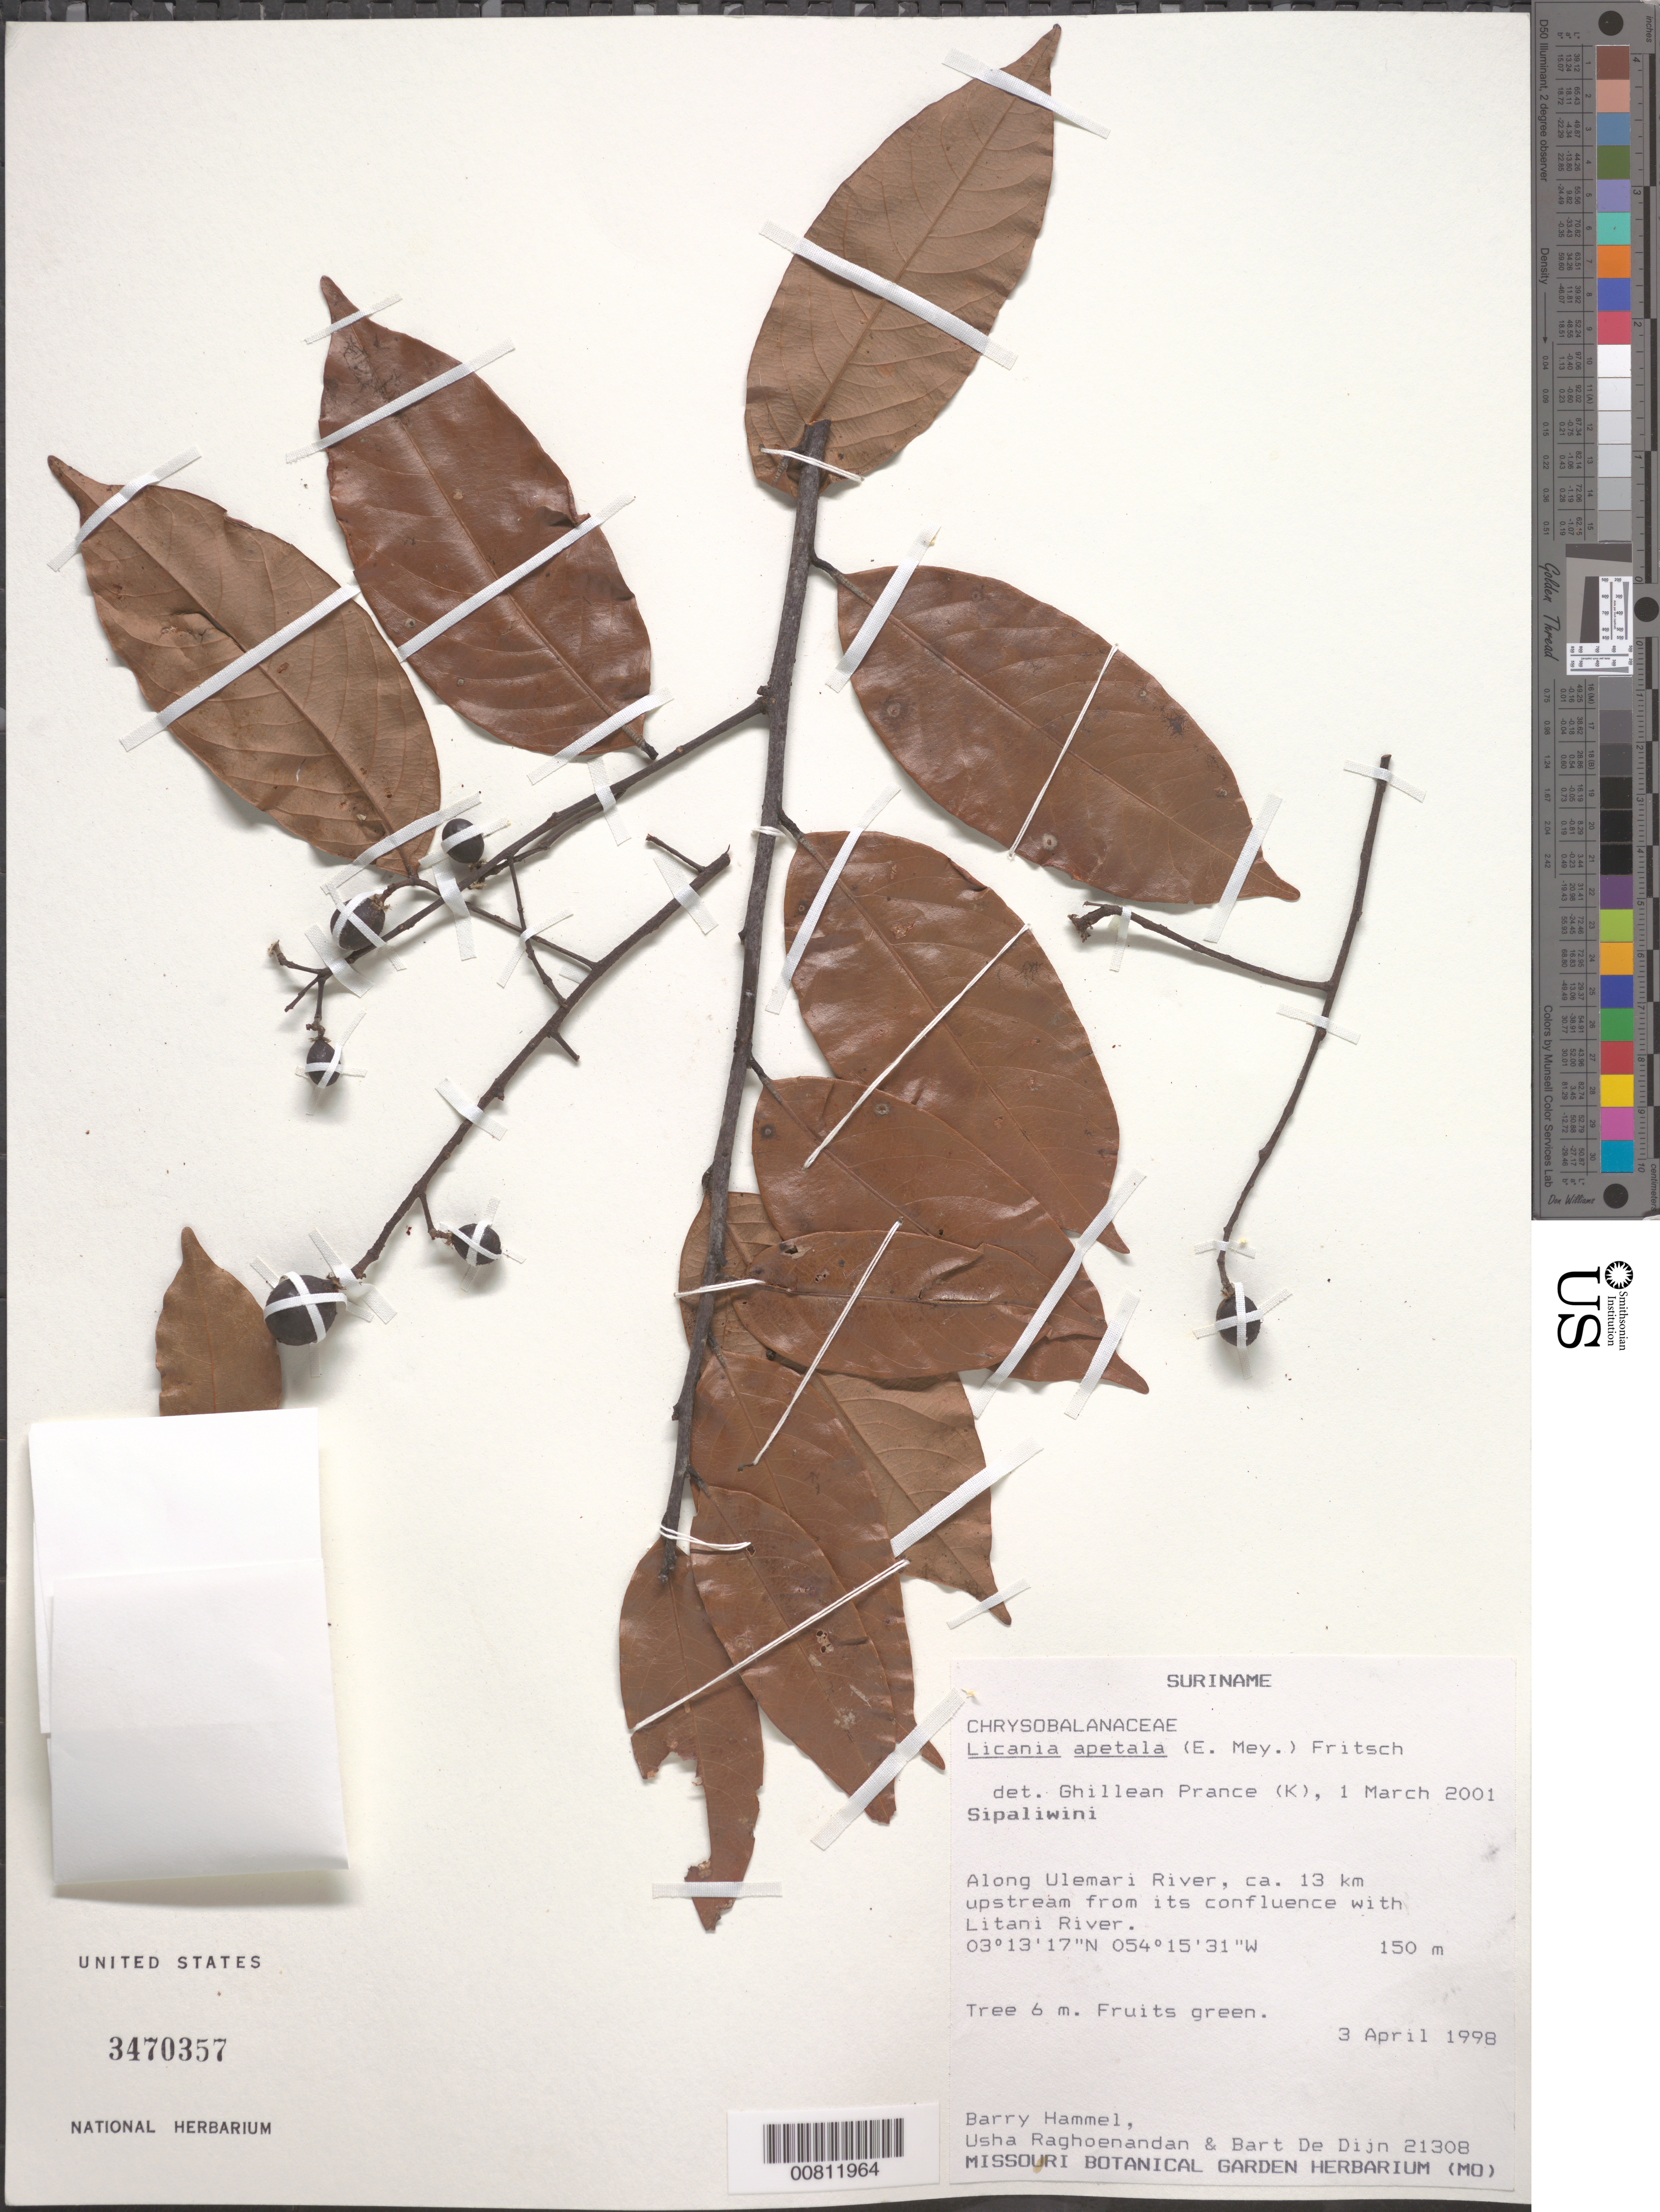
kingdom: Plantae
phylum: Tracheophyta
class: Magnoliopsida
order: Malpighiales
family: Chrysobalanaceae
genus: Leptobalanus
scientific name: Leptobalanus apetalus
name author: (E. Mey.) Sothers & Prance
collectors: B. Hammel, U. Raghoenandan & B. de Dijn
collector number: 21308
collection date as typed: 3-Apr-98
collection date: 1998-04-03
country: Suriname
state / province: Sipaliwini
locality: Ulemari R., ca. 200 km upstream from confl. with Litani R.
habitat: Along river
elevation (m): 150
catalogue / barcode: US 3470357